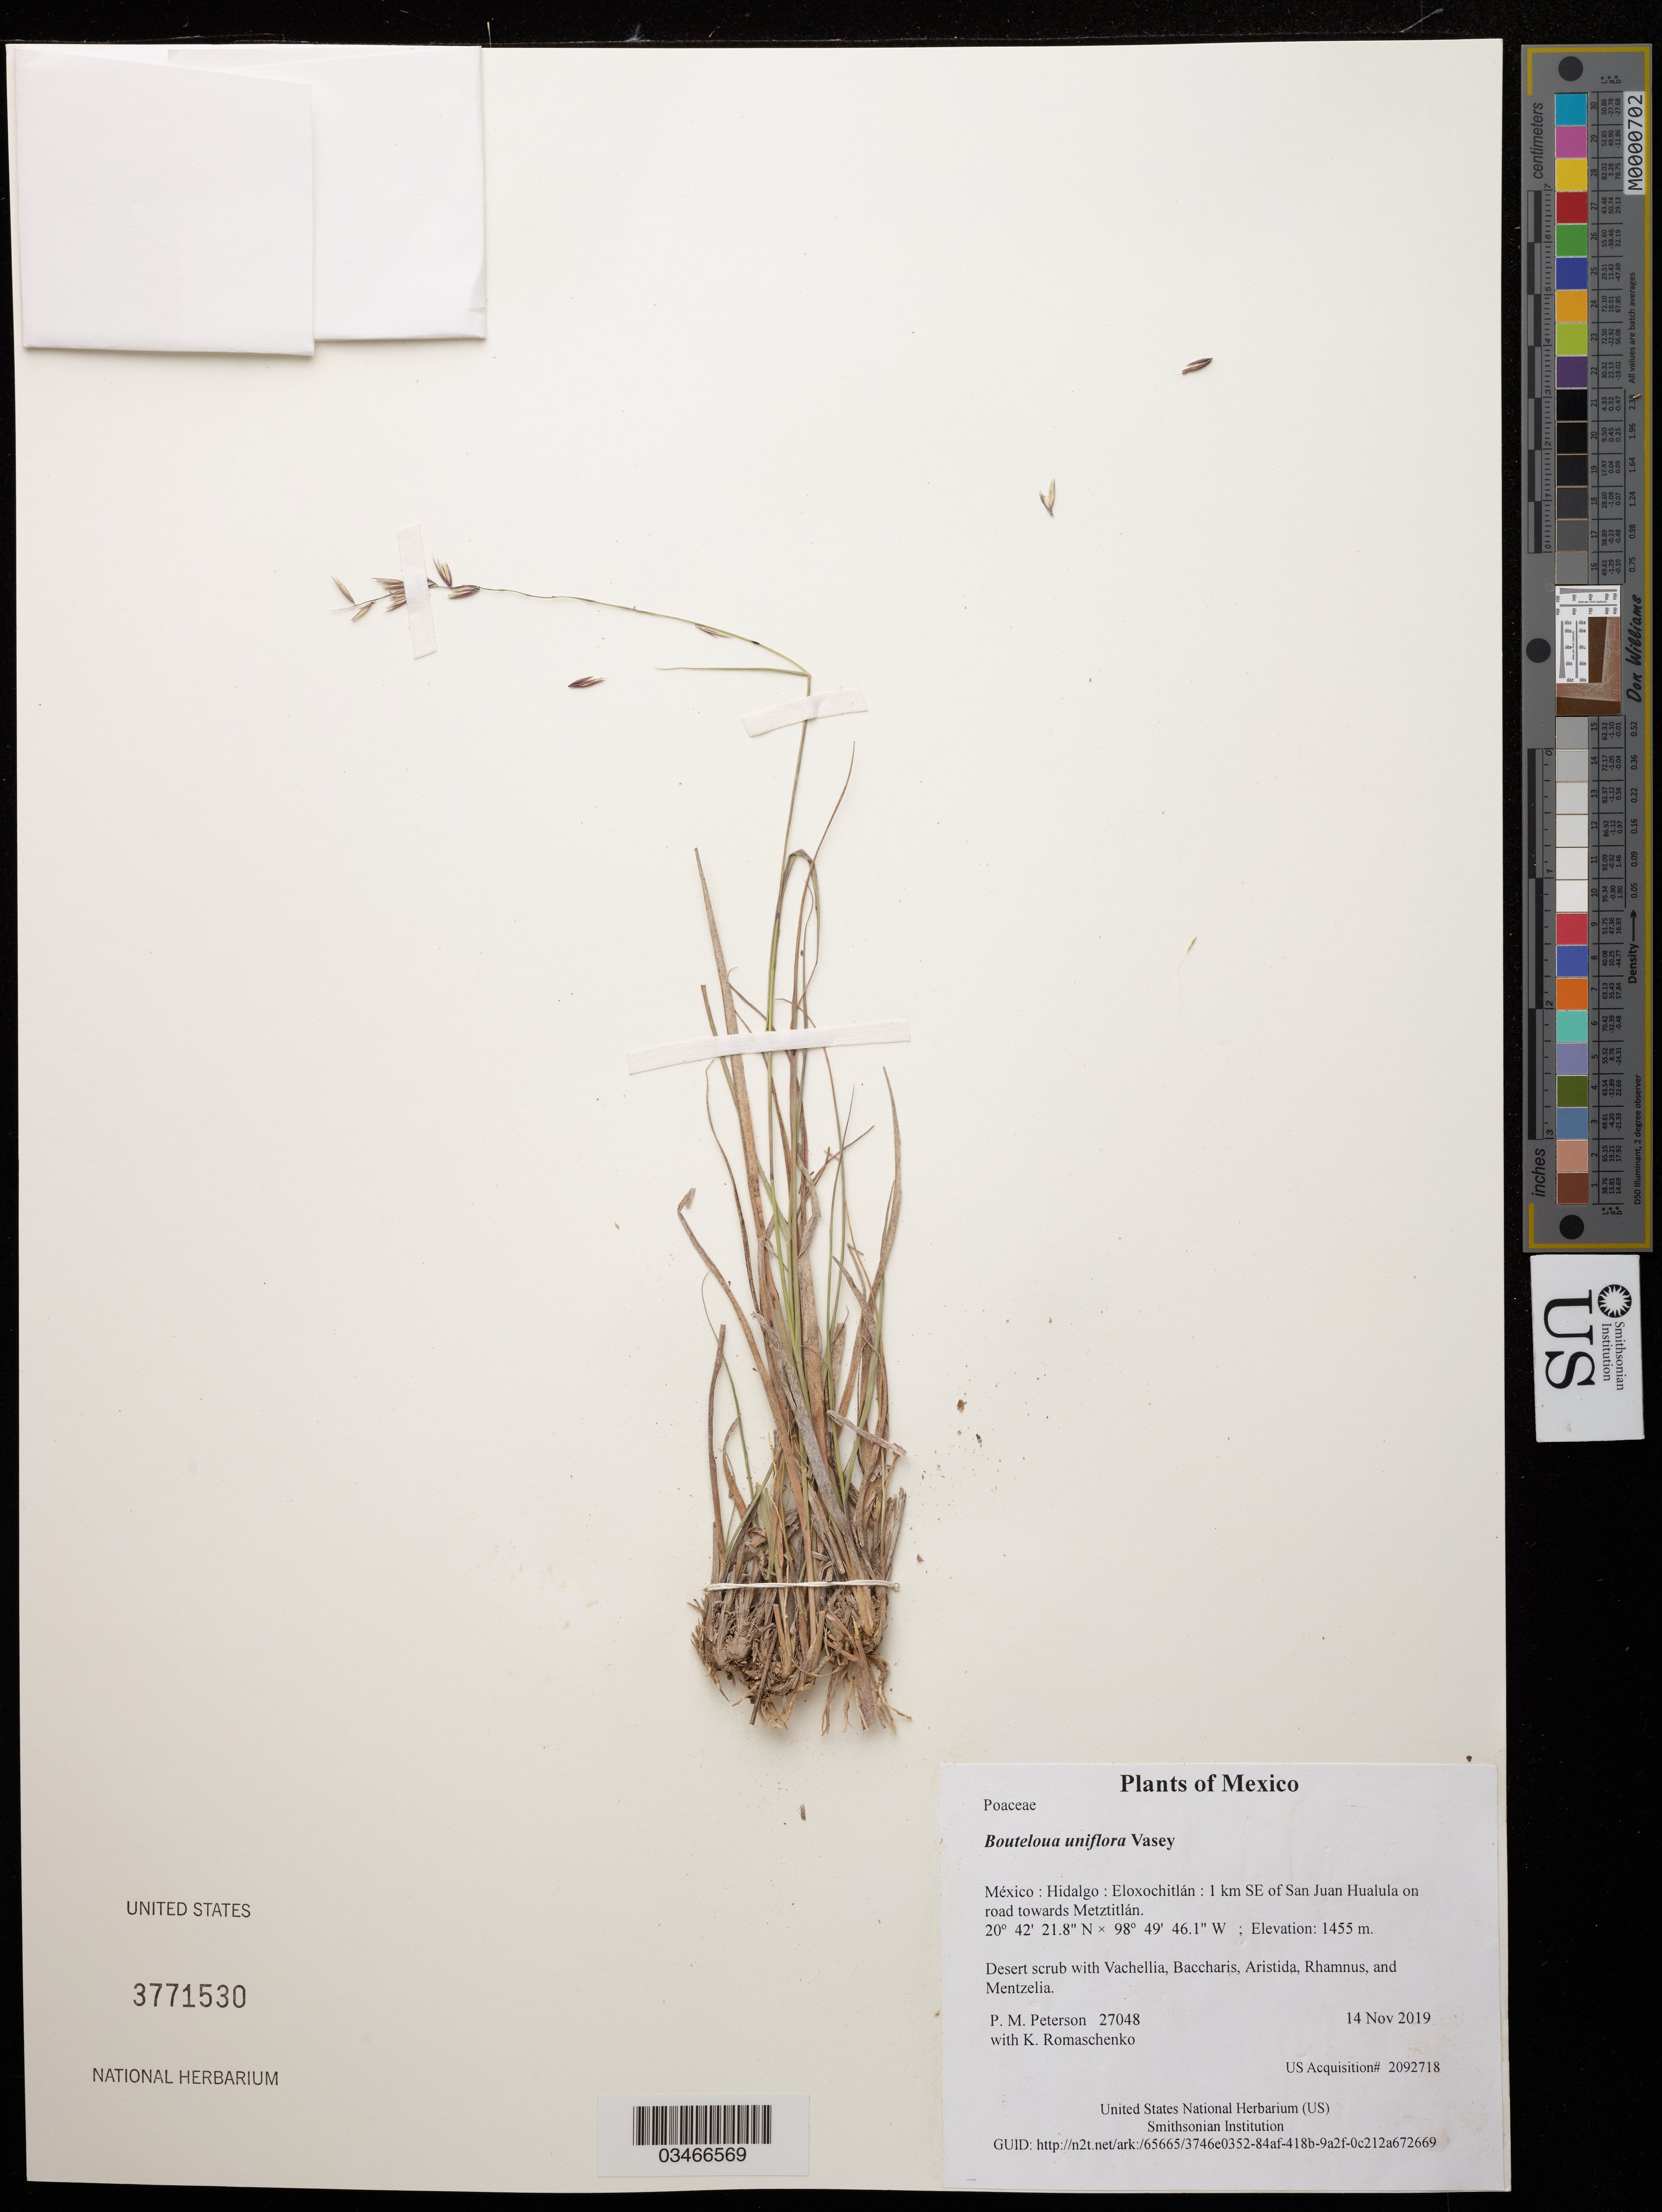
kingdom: Plantae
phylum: Tracheophyta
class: Liliopsida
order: Poales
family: Poaceae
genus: Bouteloua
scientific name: Bouteloua uniflora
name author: Vasey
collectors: P. M. Peterson & K. Romaschenko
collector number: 27048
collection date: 2019-11-14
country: México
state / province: Hidalgo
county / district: Eloxochitlán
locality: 1 km SE of San Juan Hualula on road towards Metztitlán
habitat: Desert scrub with Vachellia, Baccharis, Aristida, Rhamnus, and Mentzelia.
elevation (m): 1455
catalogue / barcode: US 3771530